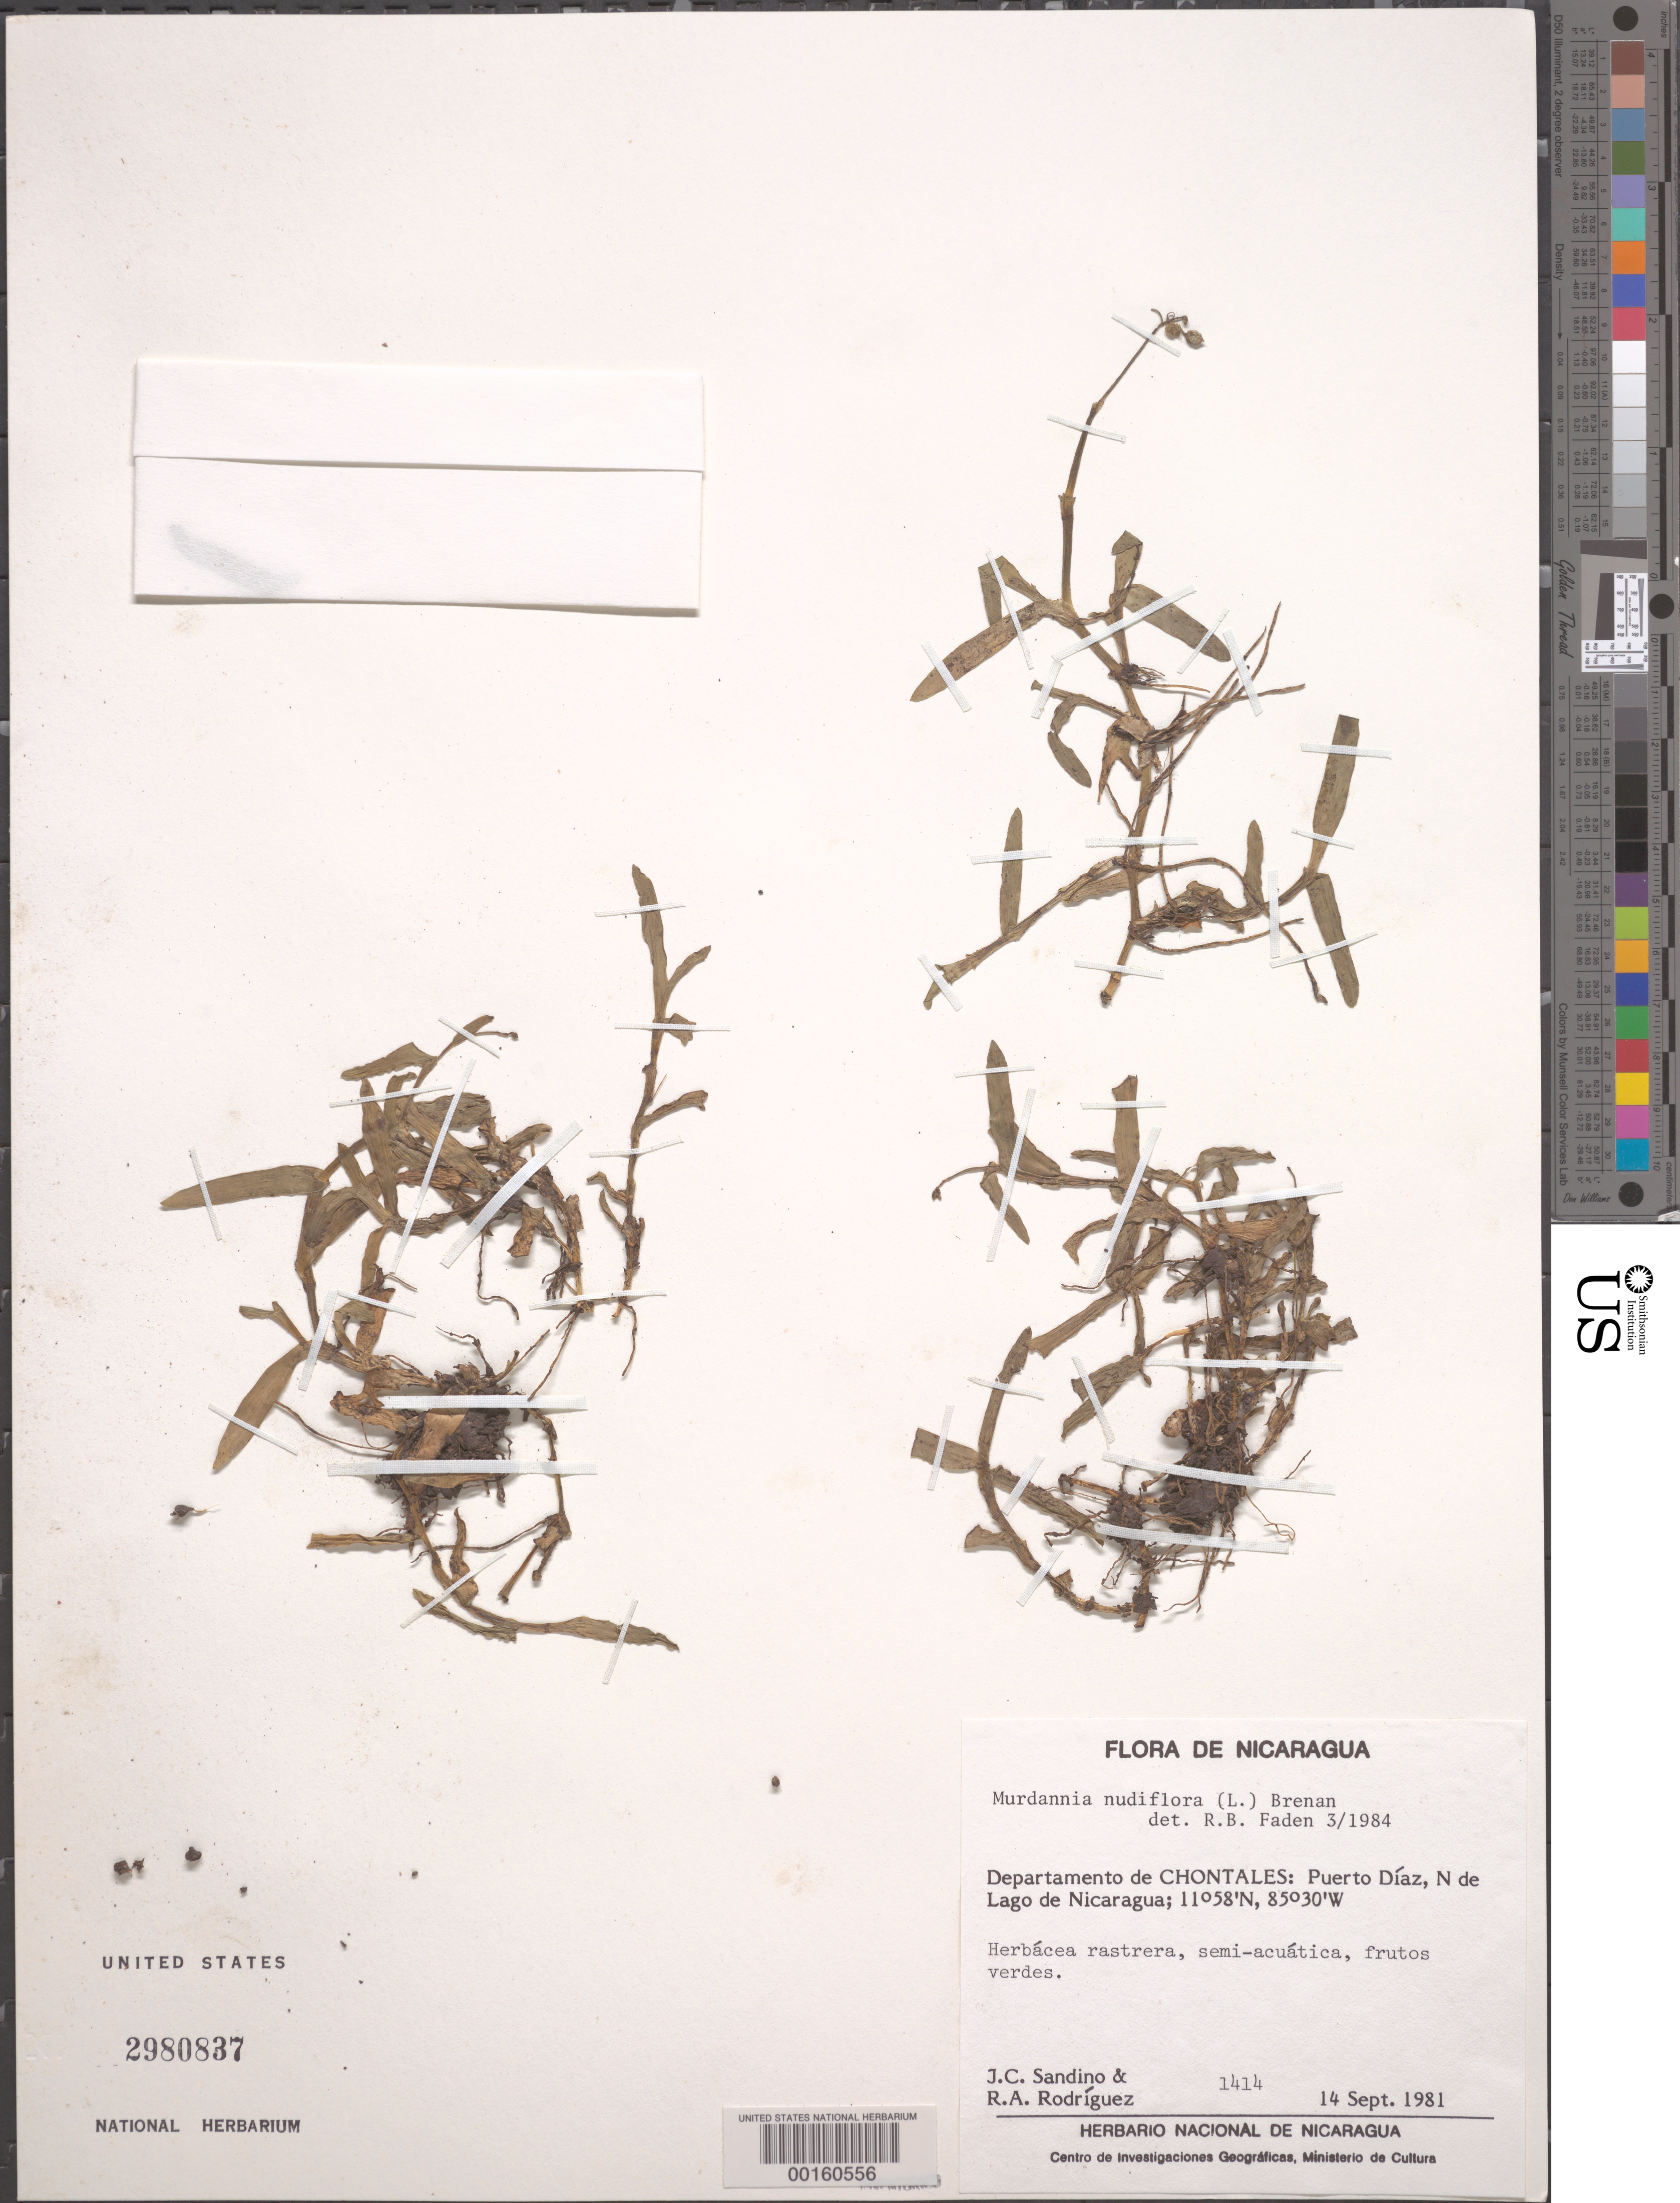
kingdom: Plantae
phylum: Tracheophyta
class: Liliopsida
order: Commelinales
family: Commelinaceae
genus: Murdannia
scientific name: Murdannia nudiflora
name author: (L.) Brenan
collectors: J. Sandino & R. Rodriguez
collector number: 1414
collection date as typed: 14 Sep 1981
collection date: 1981-09-14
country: Nicaragua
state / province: Chontales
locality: Puerto diaz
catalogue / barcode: US 2980837